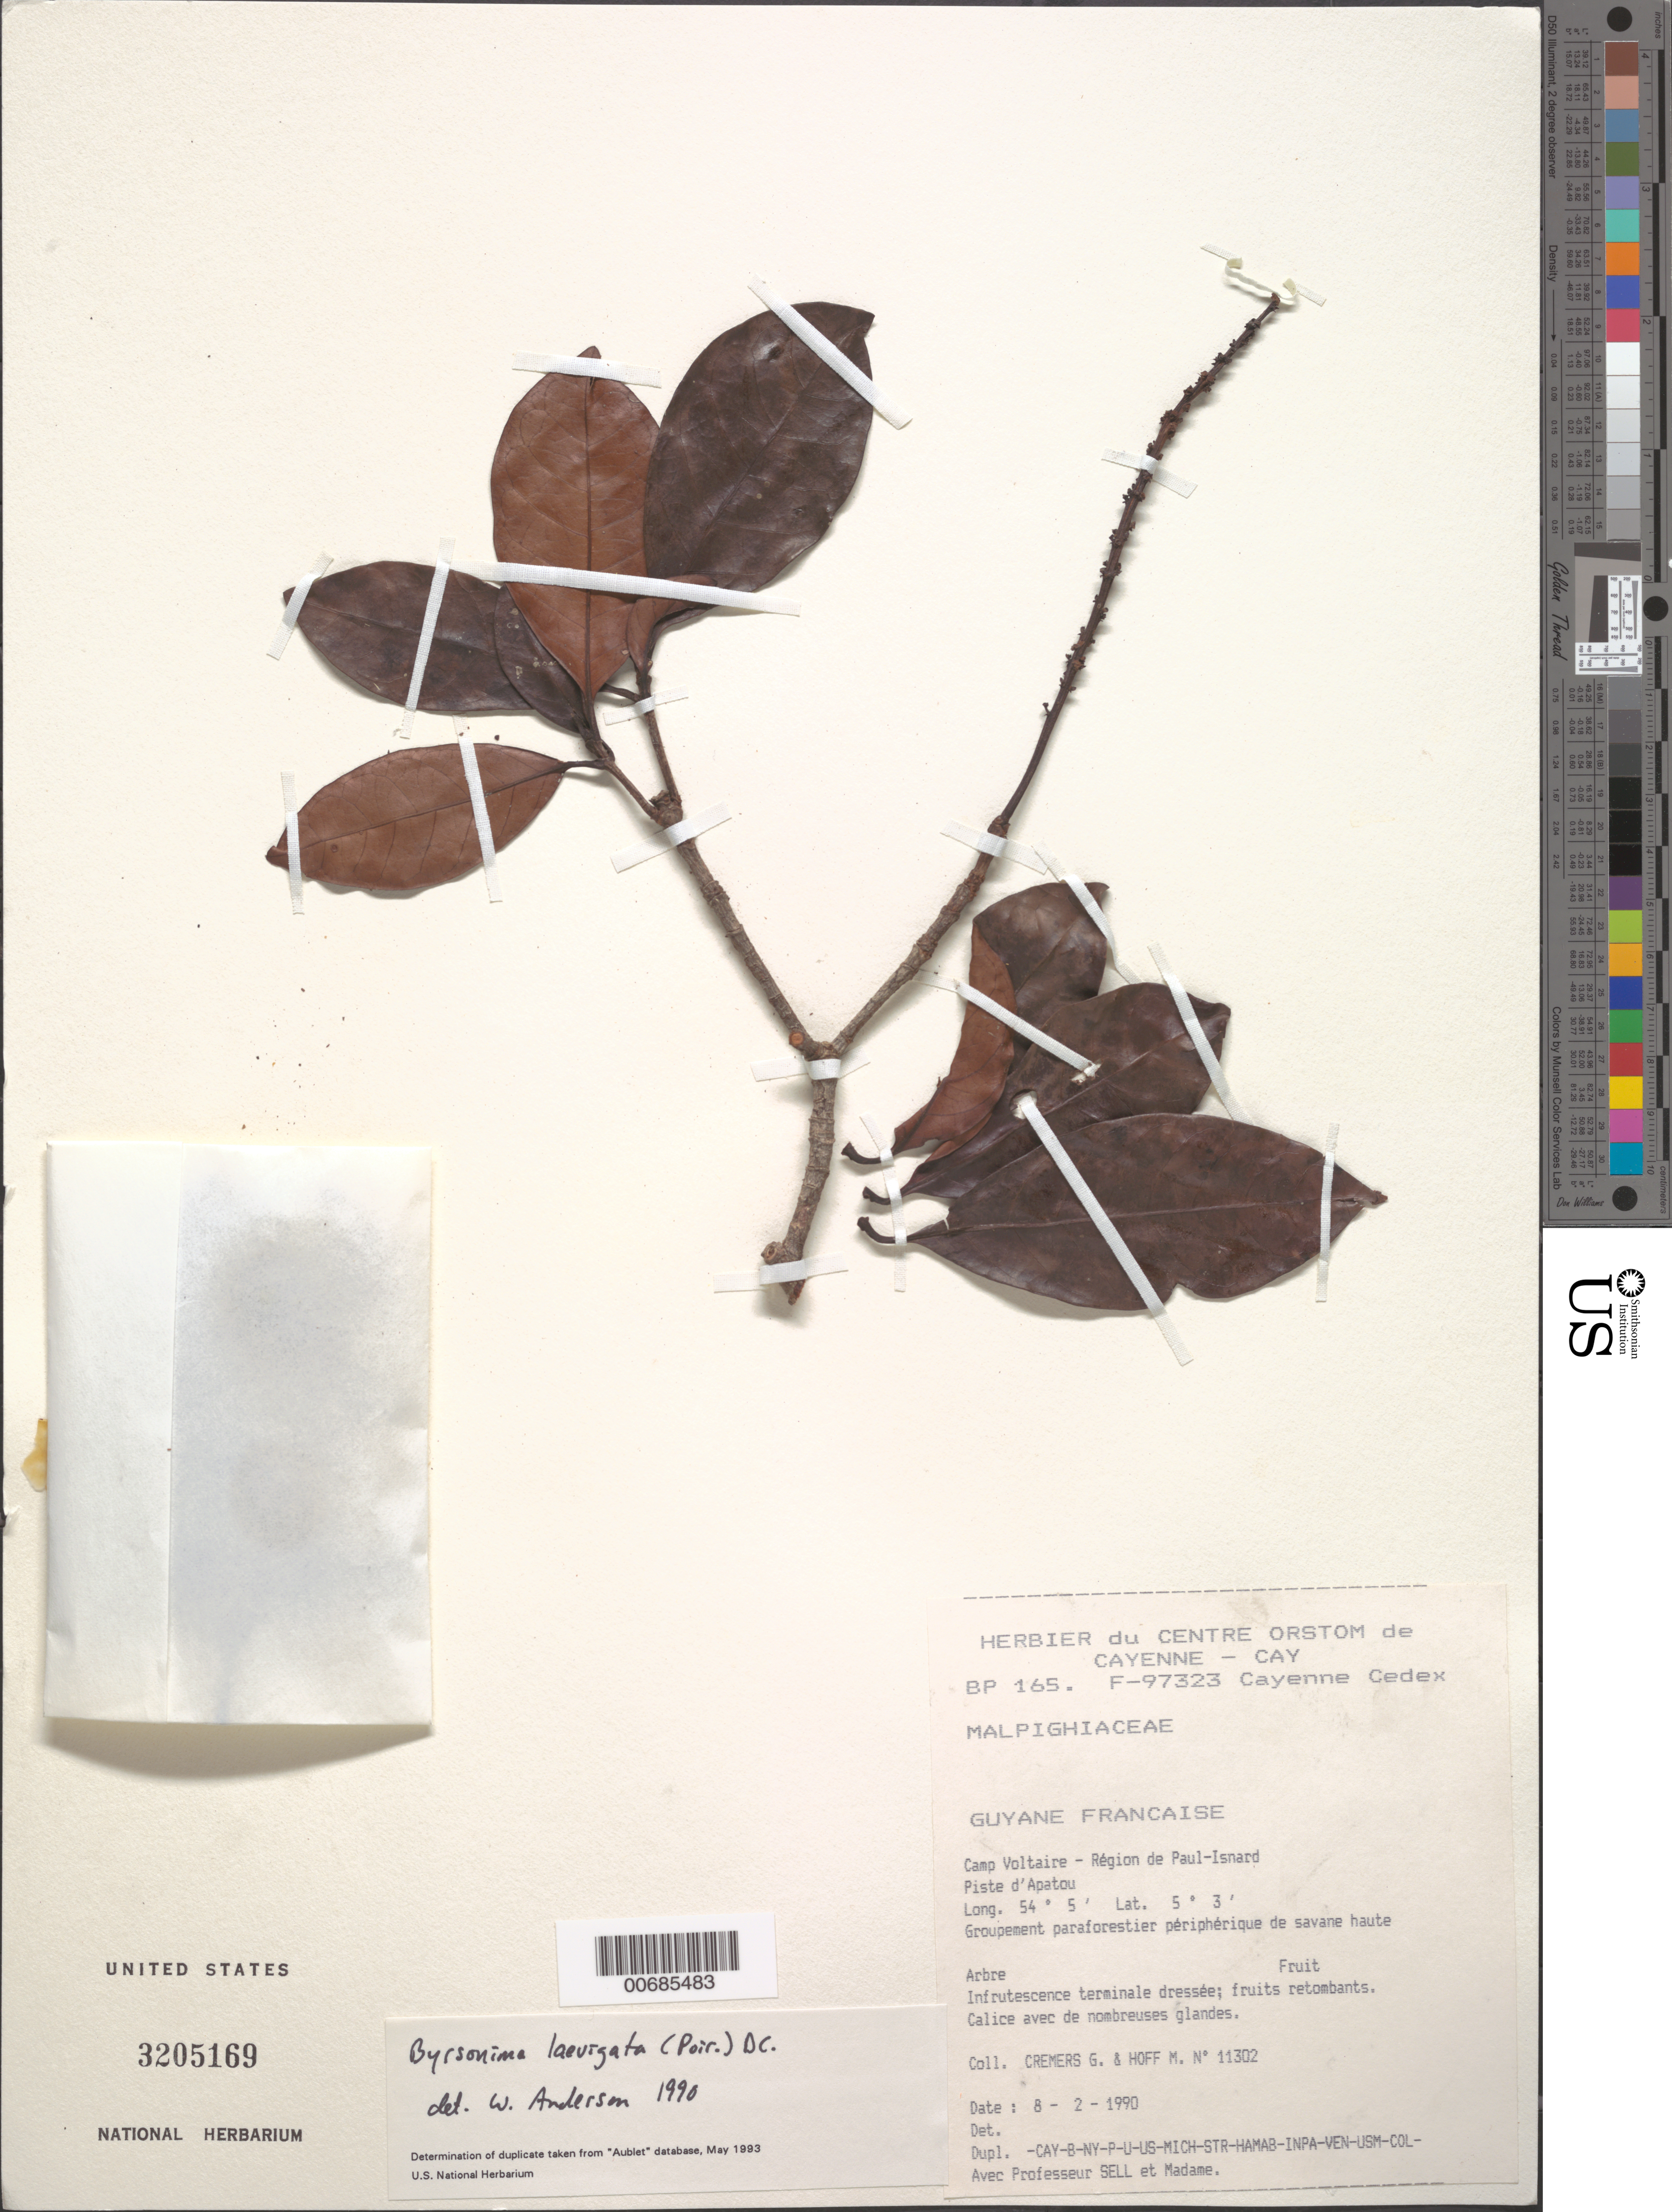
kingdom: Plantae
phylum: Tracheophyta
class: Magnoliopsida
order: Malpighiales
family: Malpighiaceae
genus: Byrsonima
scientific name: Byrsonima laevigata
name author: (Poir.) DC.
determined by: Anderson, W.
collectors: G. Cremers & M. Hoff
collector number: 11302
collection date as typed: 8-Feb-90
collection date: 1990-02-08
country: French Guiana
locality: Camp Voltaire, région de Paul-Isnard, Piste d'Apatou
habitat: Groupement paraforestier peripherique de savane haute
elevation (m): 40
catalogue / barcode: US 3205169